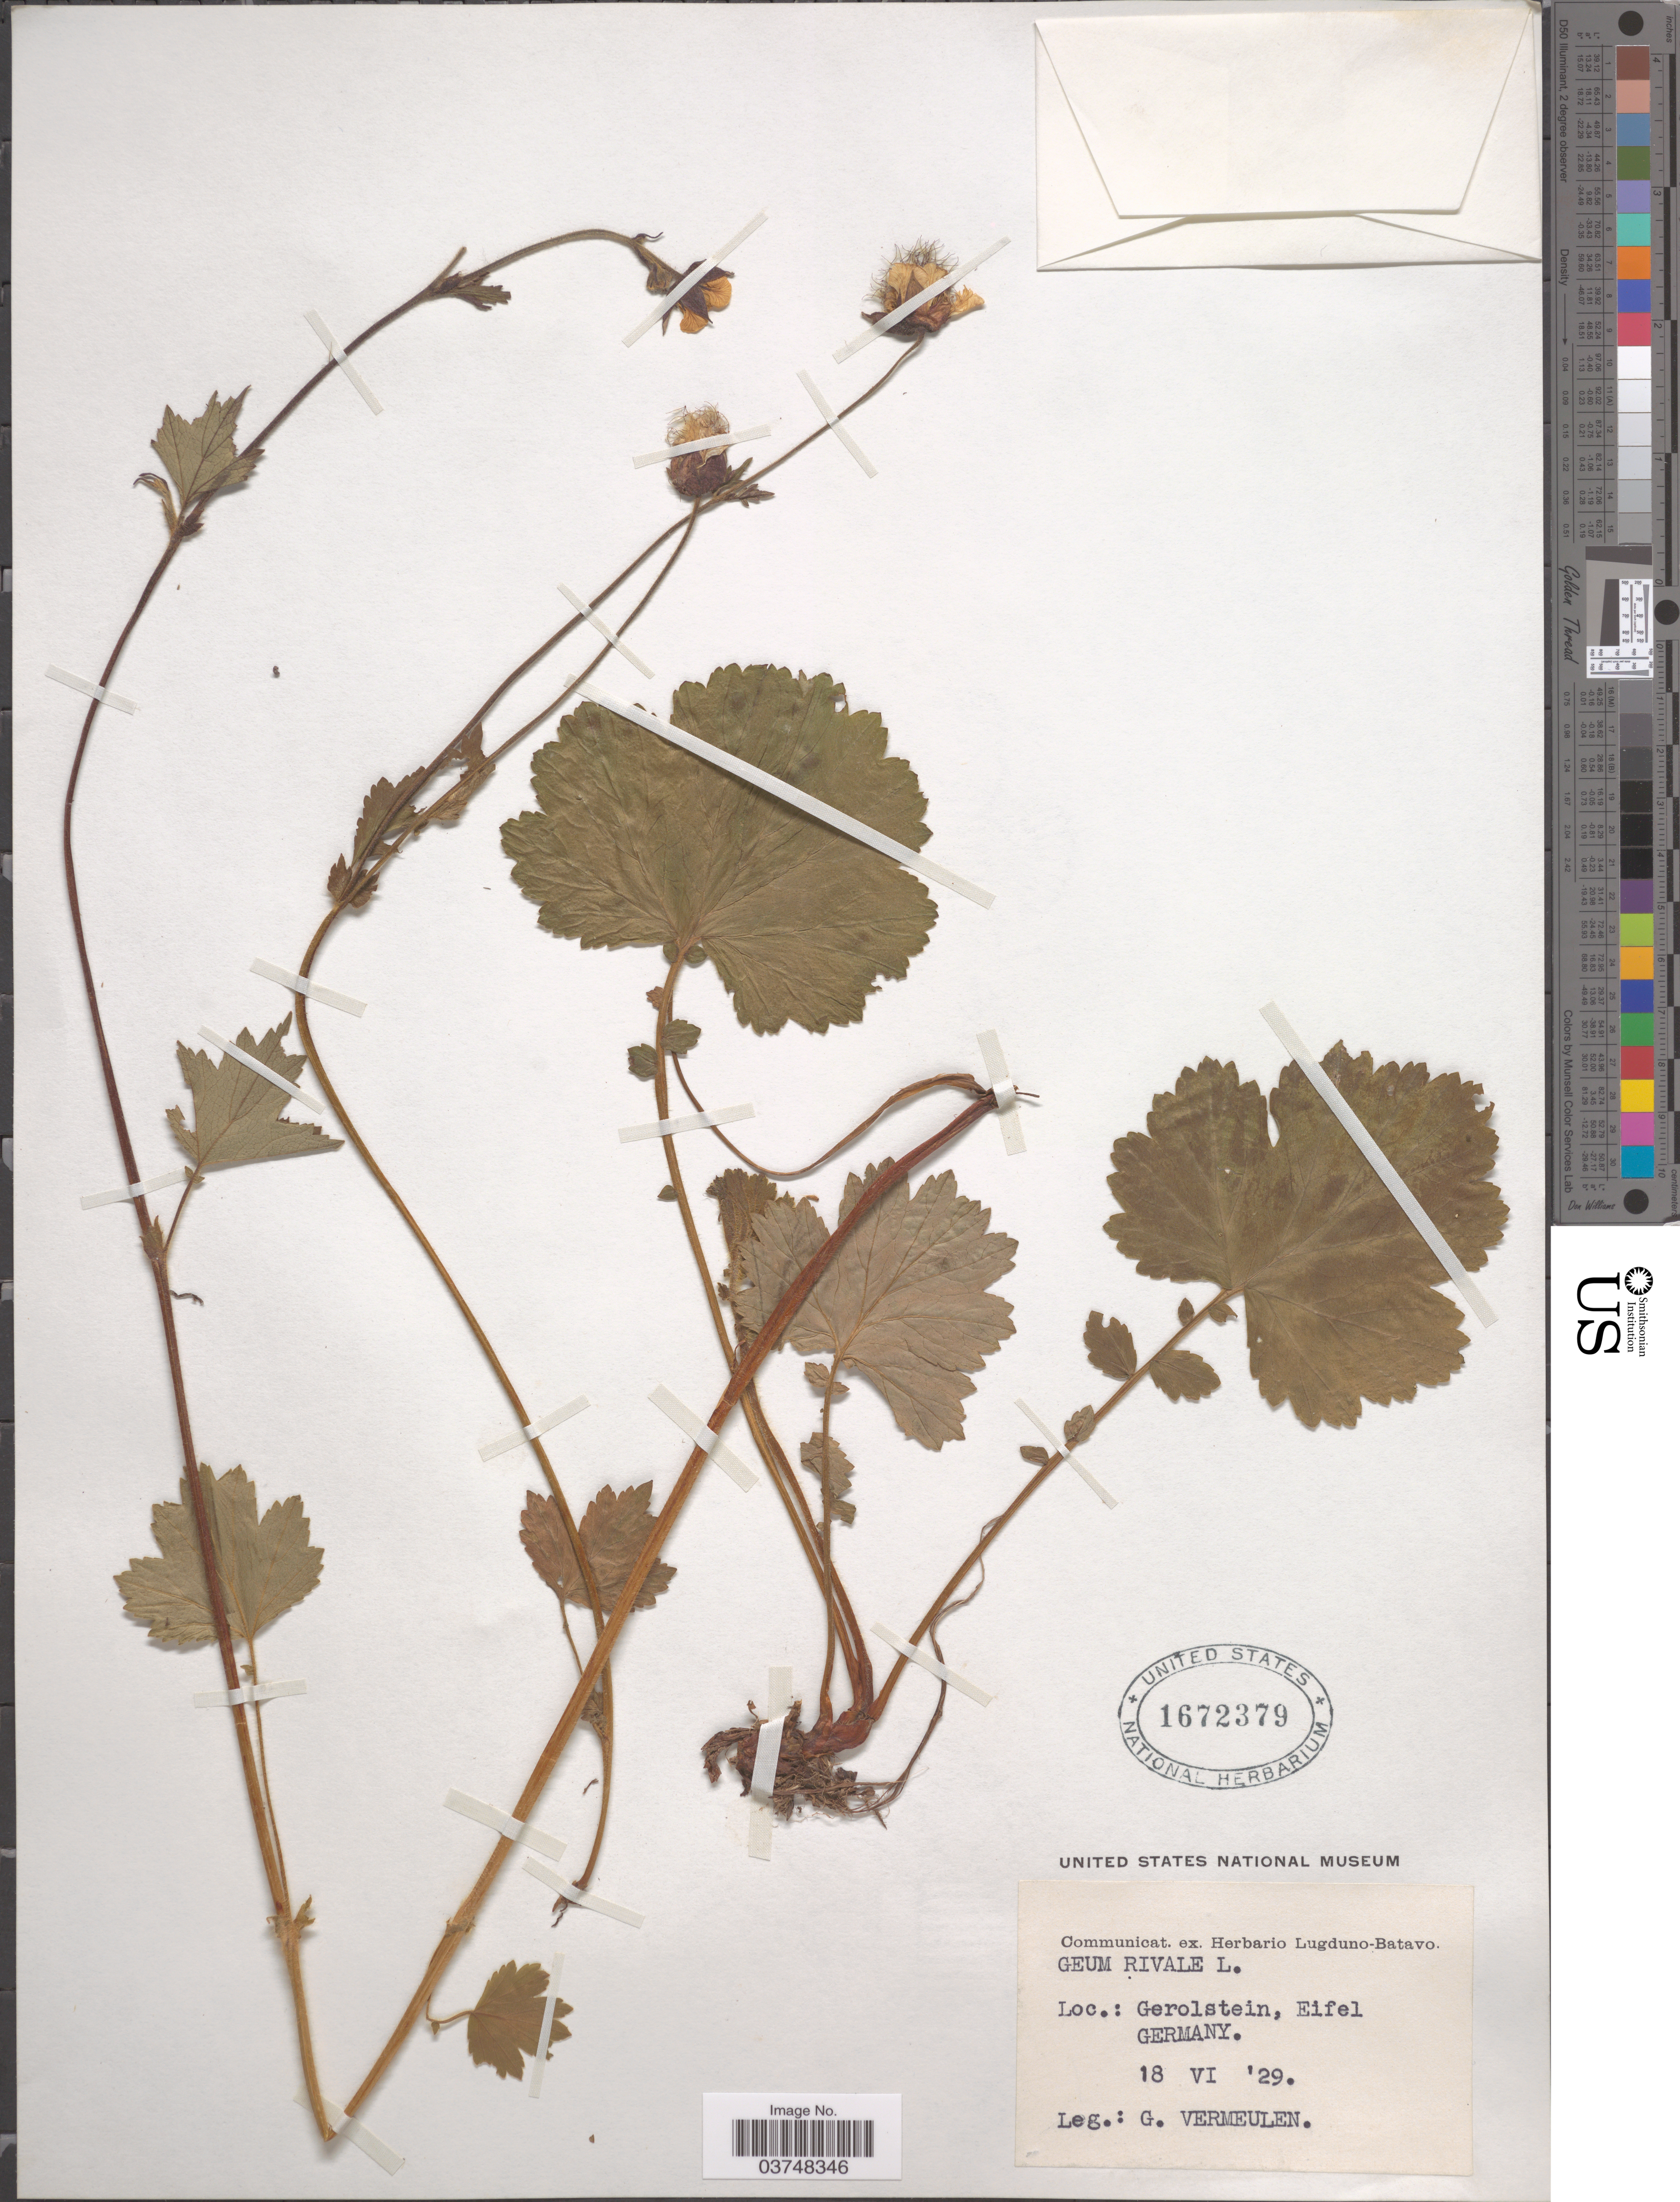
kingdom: Plantae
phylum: Tracheophyta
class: Magnoliopsida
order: Rosales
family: Rosaceae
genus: Geum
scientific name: Geum rivale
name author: L.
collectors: G. Vermeulen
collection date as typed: Transcribed d/m/y: 18/6/29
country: Germany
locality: Gerolstein, Eifel.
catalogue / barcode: US 1672379